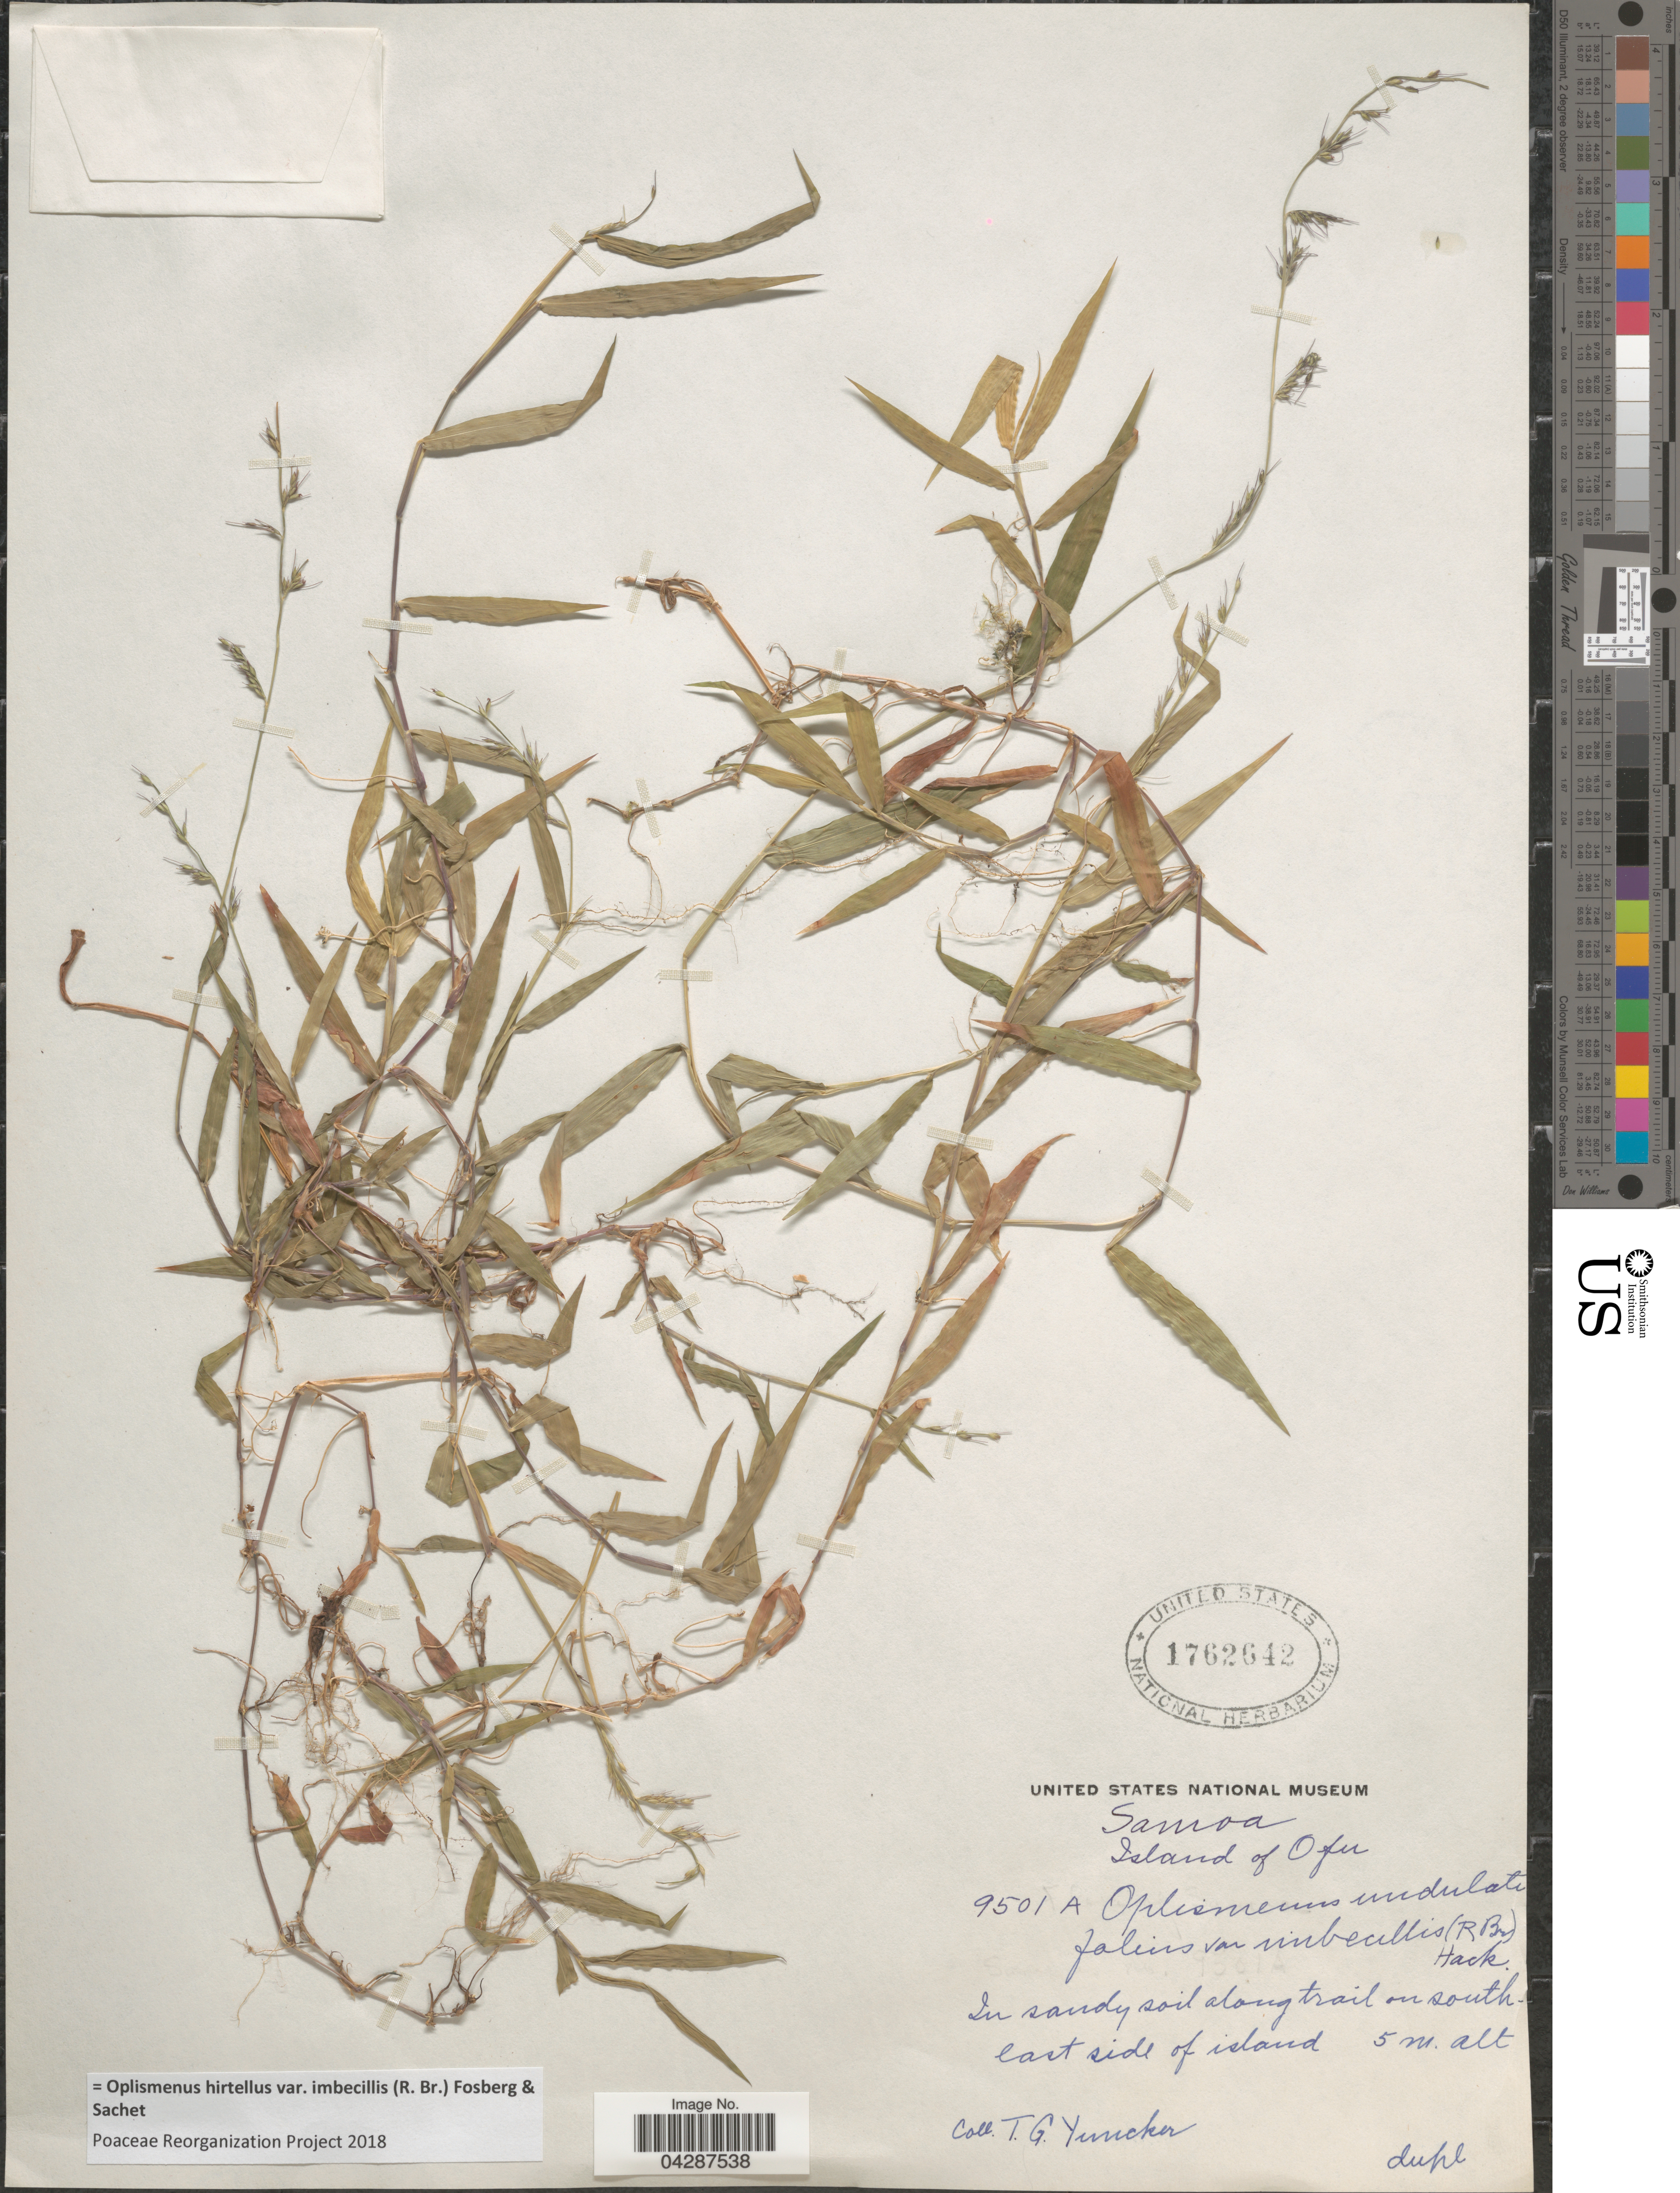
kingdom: Plantae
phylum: Tracheophyta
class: Liliopsida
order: Poales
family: Poaceae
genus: Oplismenus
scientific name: Oplismenus hirtellus var. imbecillis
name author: (R. Br.) Fosberg & Sachet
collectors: T. G. Yuncker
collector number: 9501A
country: American Samoa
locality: Island of Ofu. In sandy soil along trail on south east side of island.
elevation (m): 5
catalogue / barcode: US 1762642